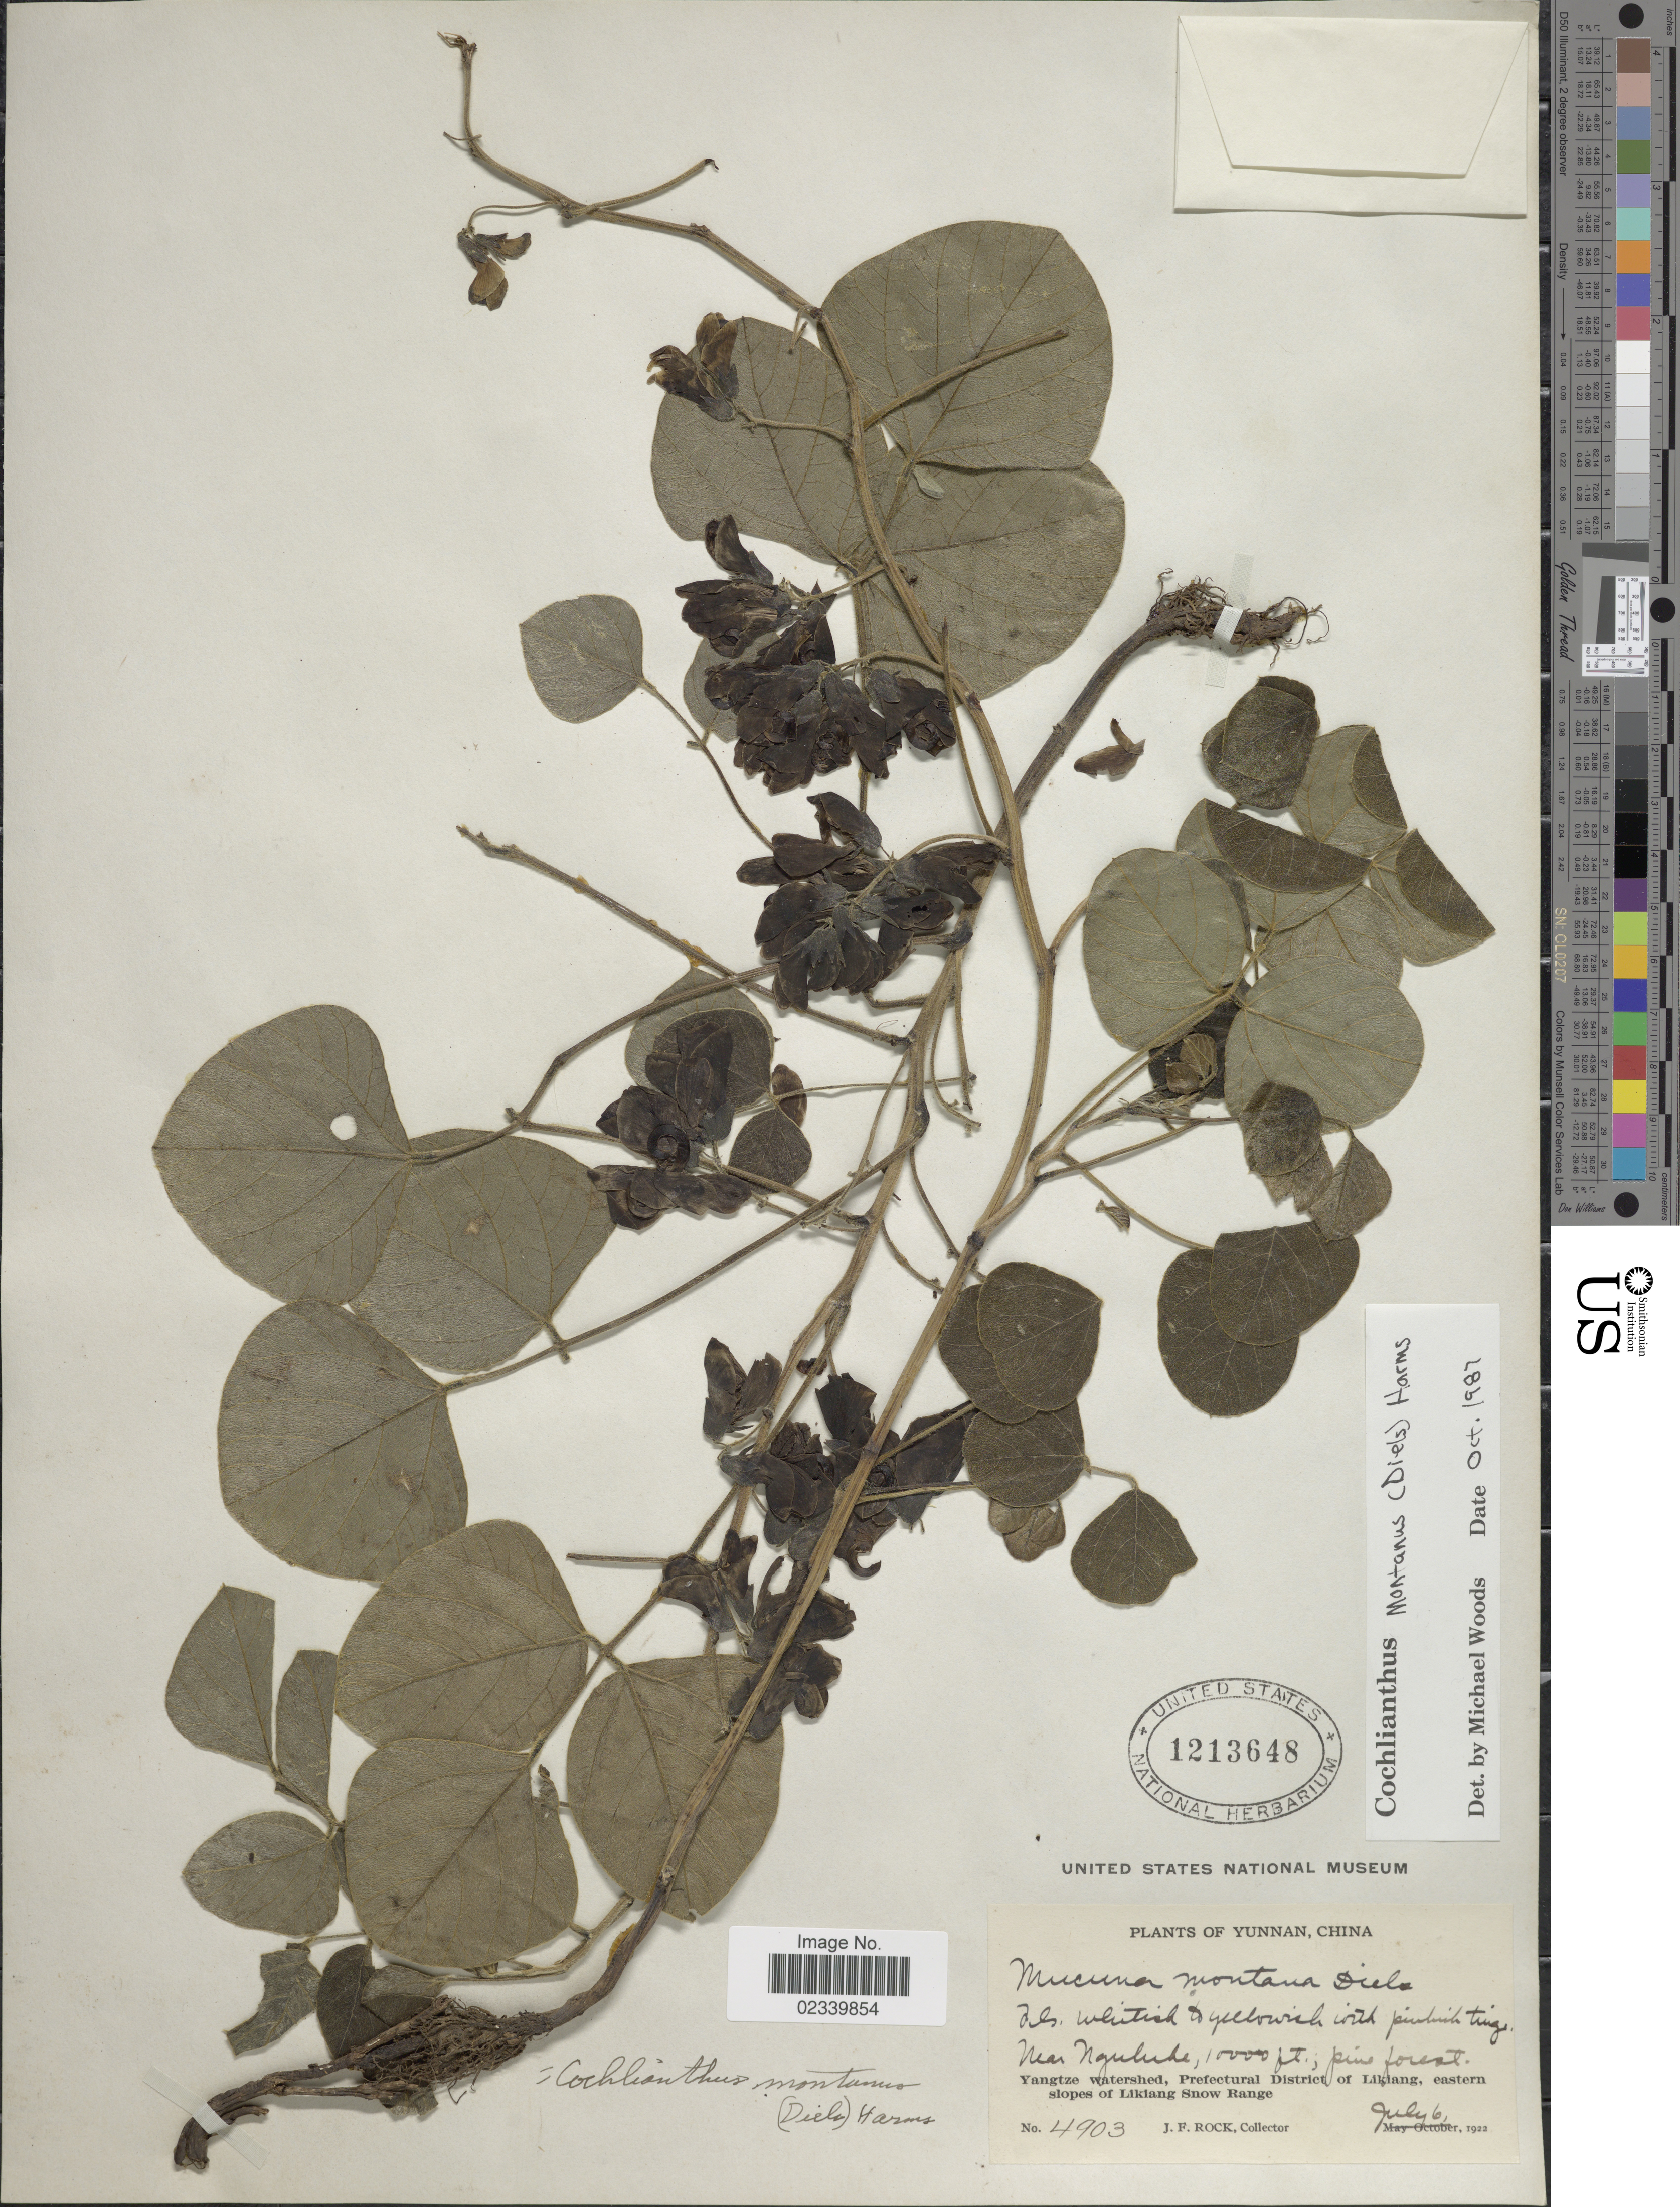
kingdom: Plantae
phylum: Tracheophyta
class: Magnoliopsida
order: Fabales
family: Fabaceae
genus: Cochlianthus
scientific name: Cochlianthus montanus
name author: (Diels) Harms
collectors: J. Rock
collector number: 4903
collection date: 1922-07-06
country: China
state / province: Yunnan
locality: Yunnan, China. Near Nguluke, Yangtze watershed, Prefectural District of Likiang, eastern slopes of Likiang Snow Range.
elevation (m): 3048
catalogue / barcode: US 1213648